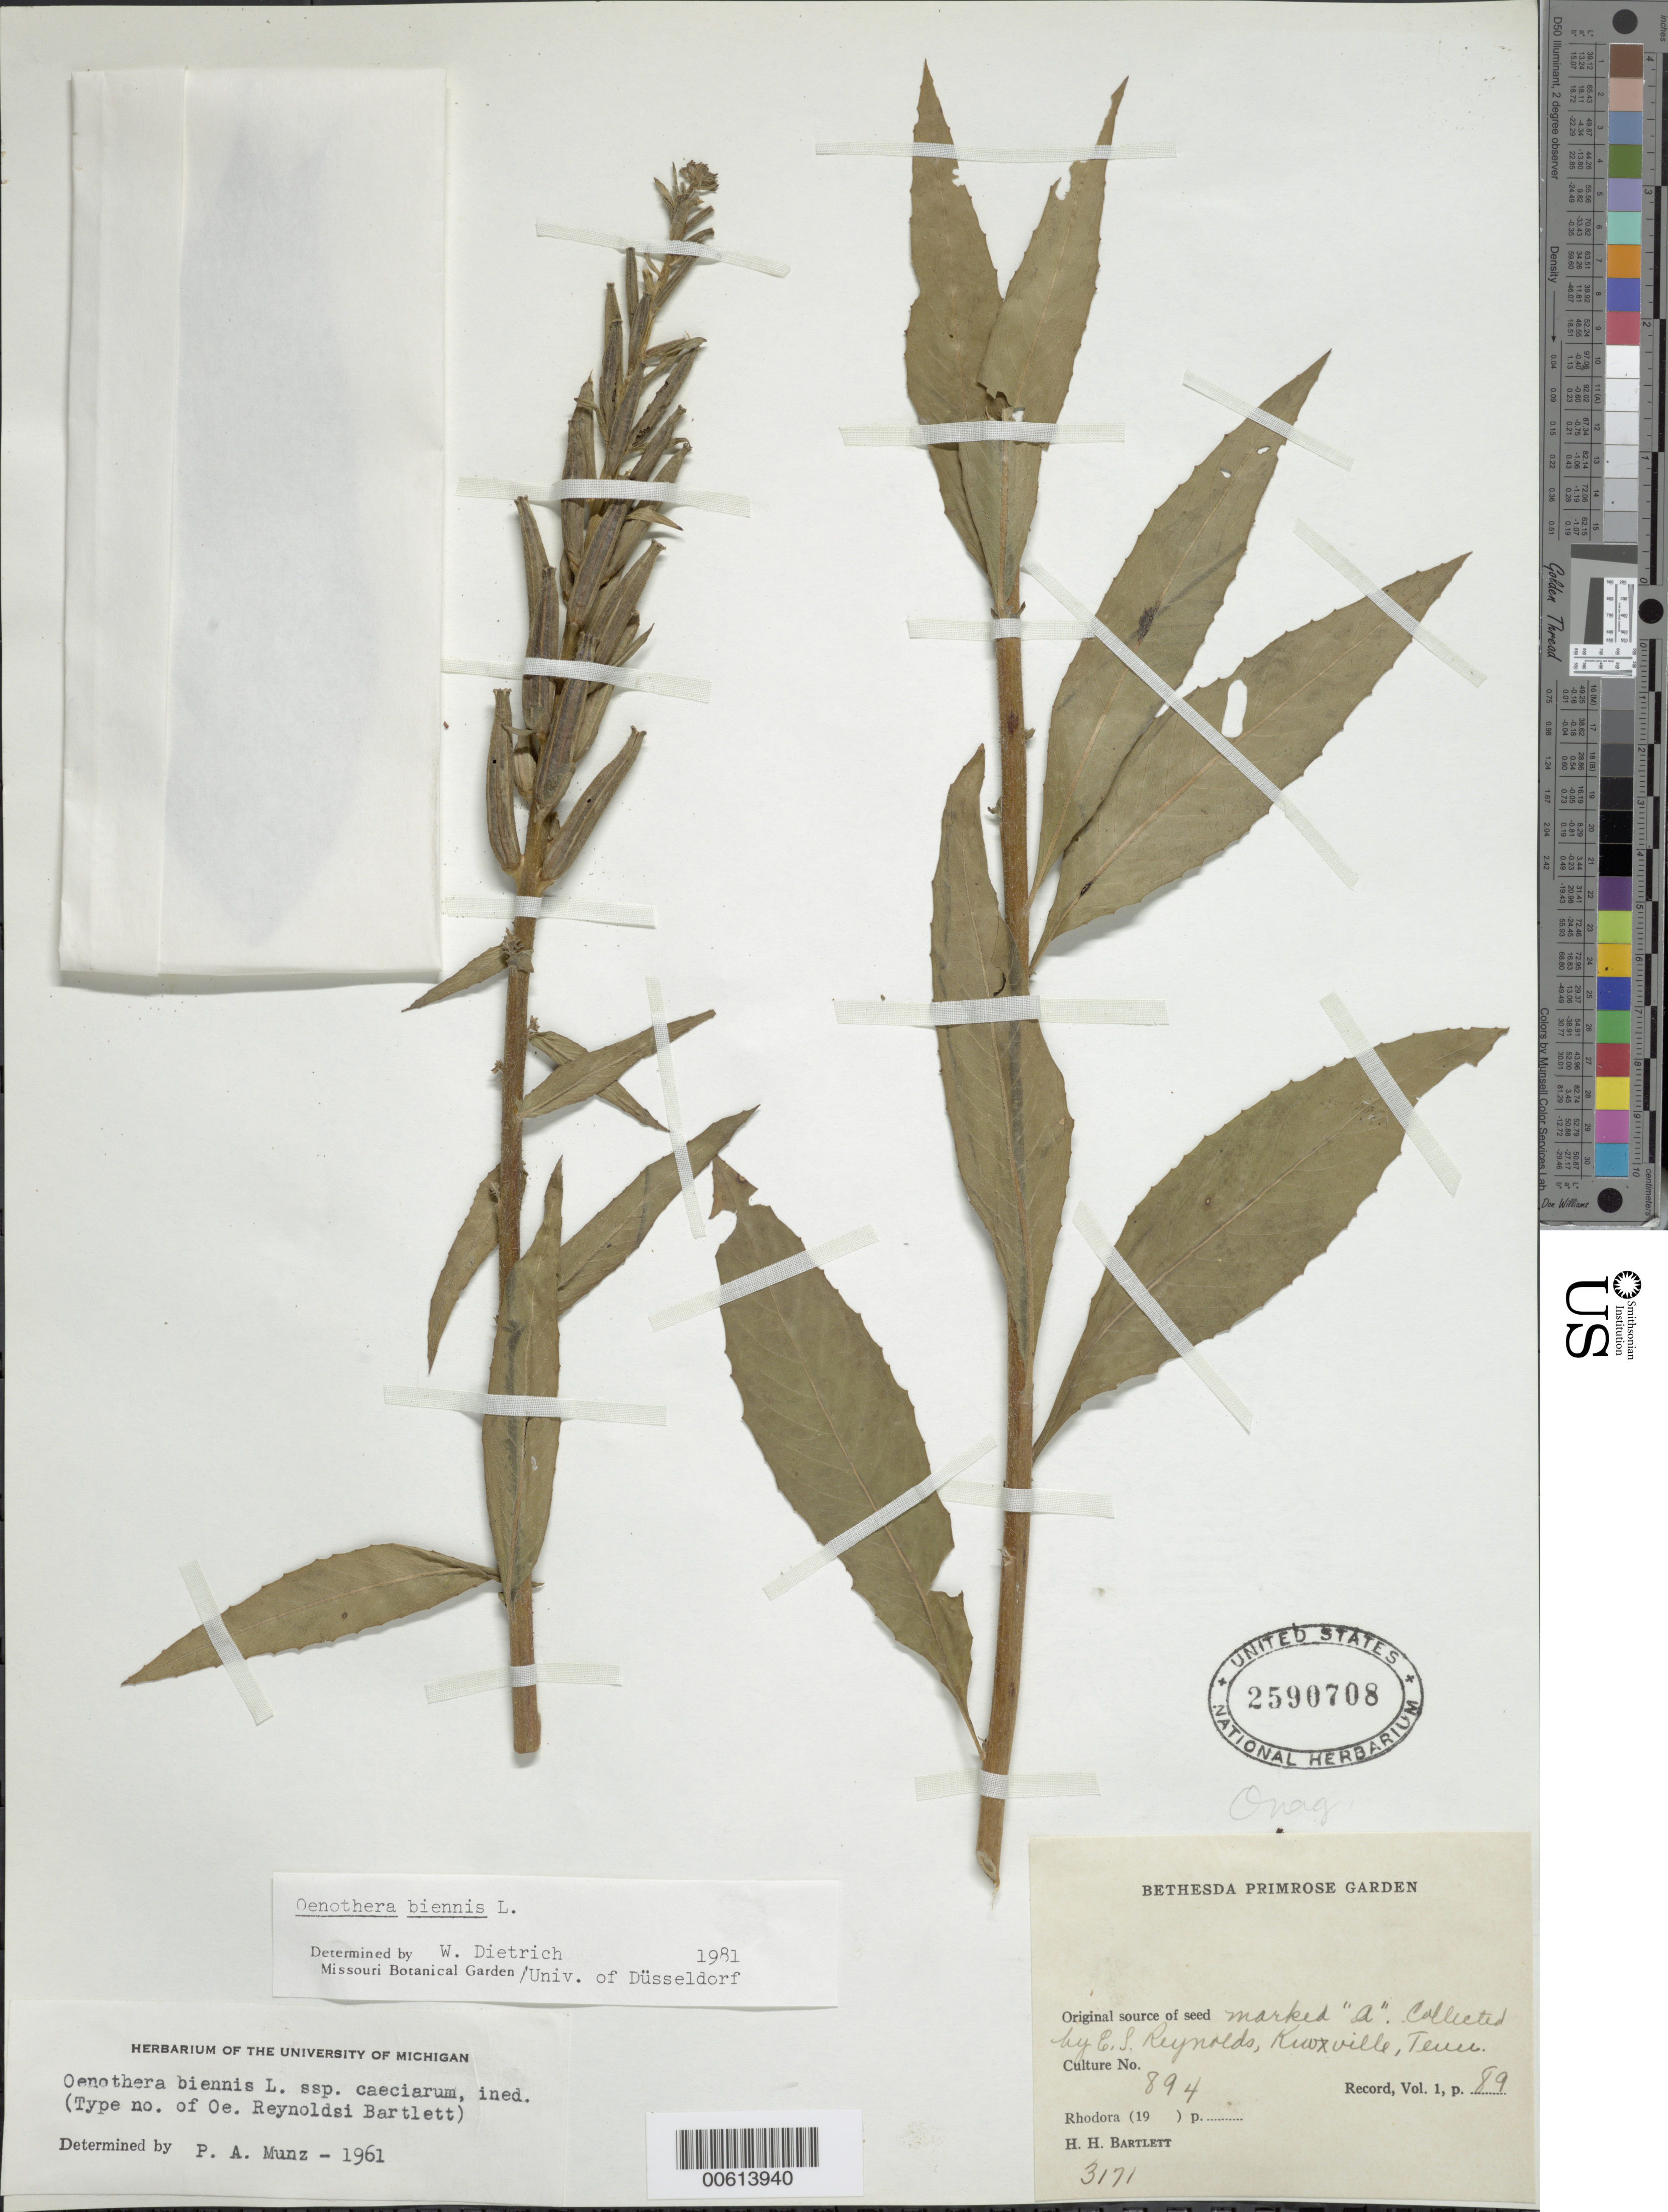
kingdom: Plantae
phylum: Tracheophyta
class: Magnoliopsida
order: Myrtales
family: Onagraceae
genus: Oenothera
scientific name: Oenothera biennis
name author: L.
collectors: H. H. Bartlett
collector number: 8894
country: United States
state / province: Texas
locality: Knoxville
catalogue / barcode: US 2590708